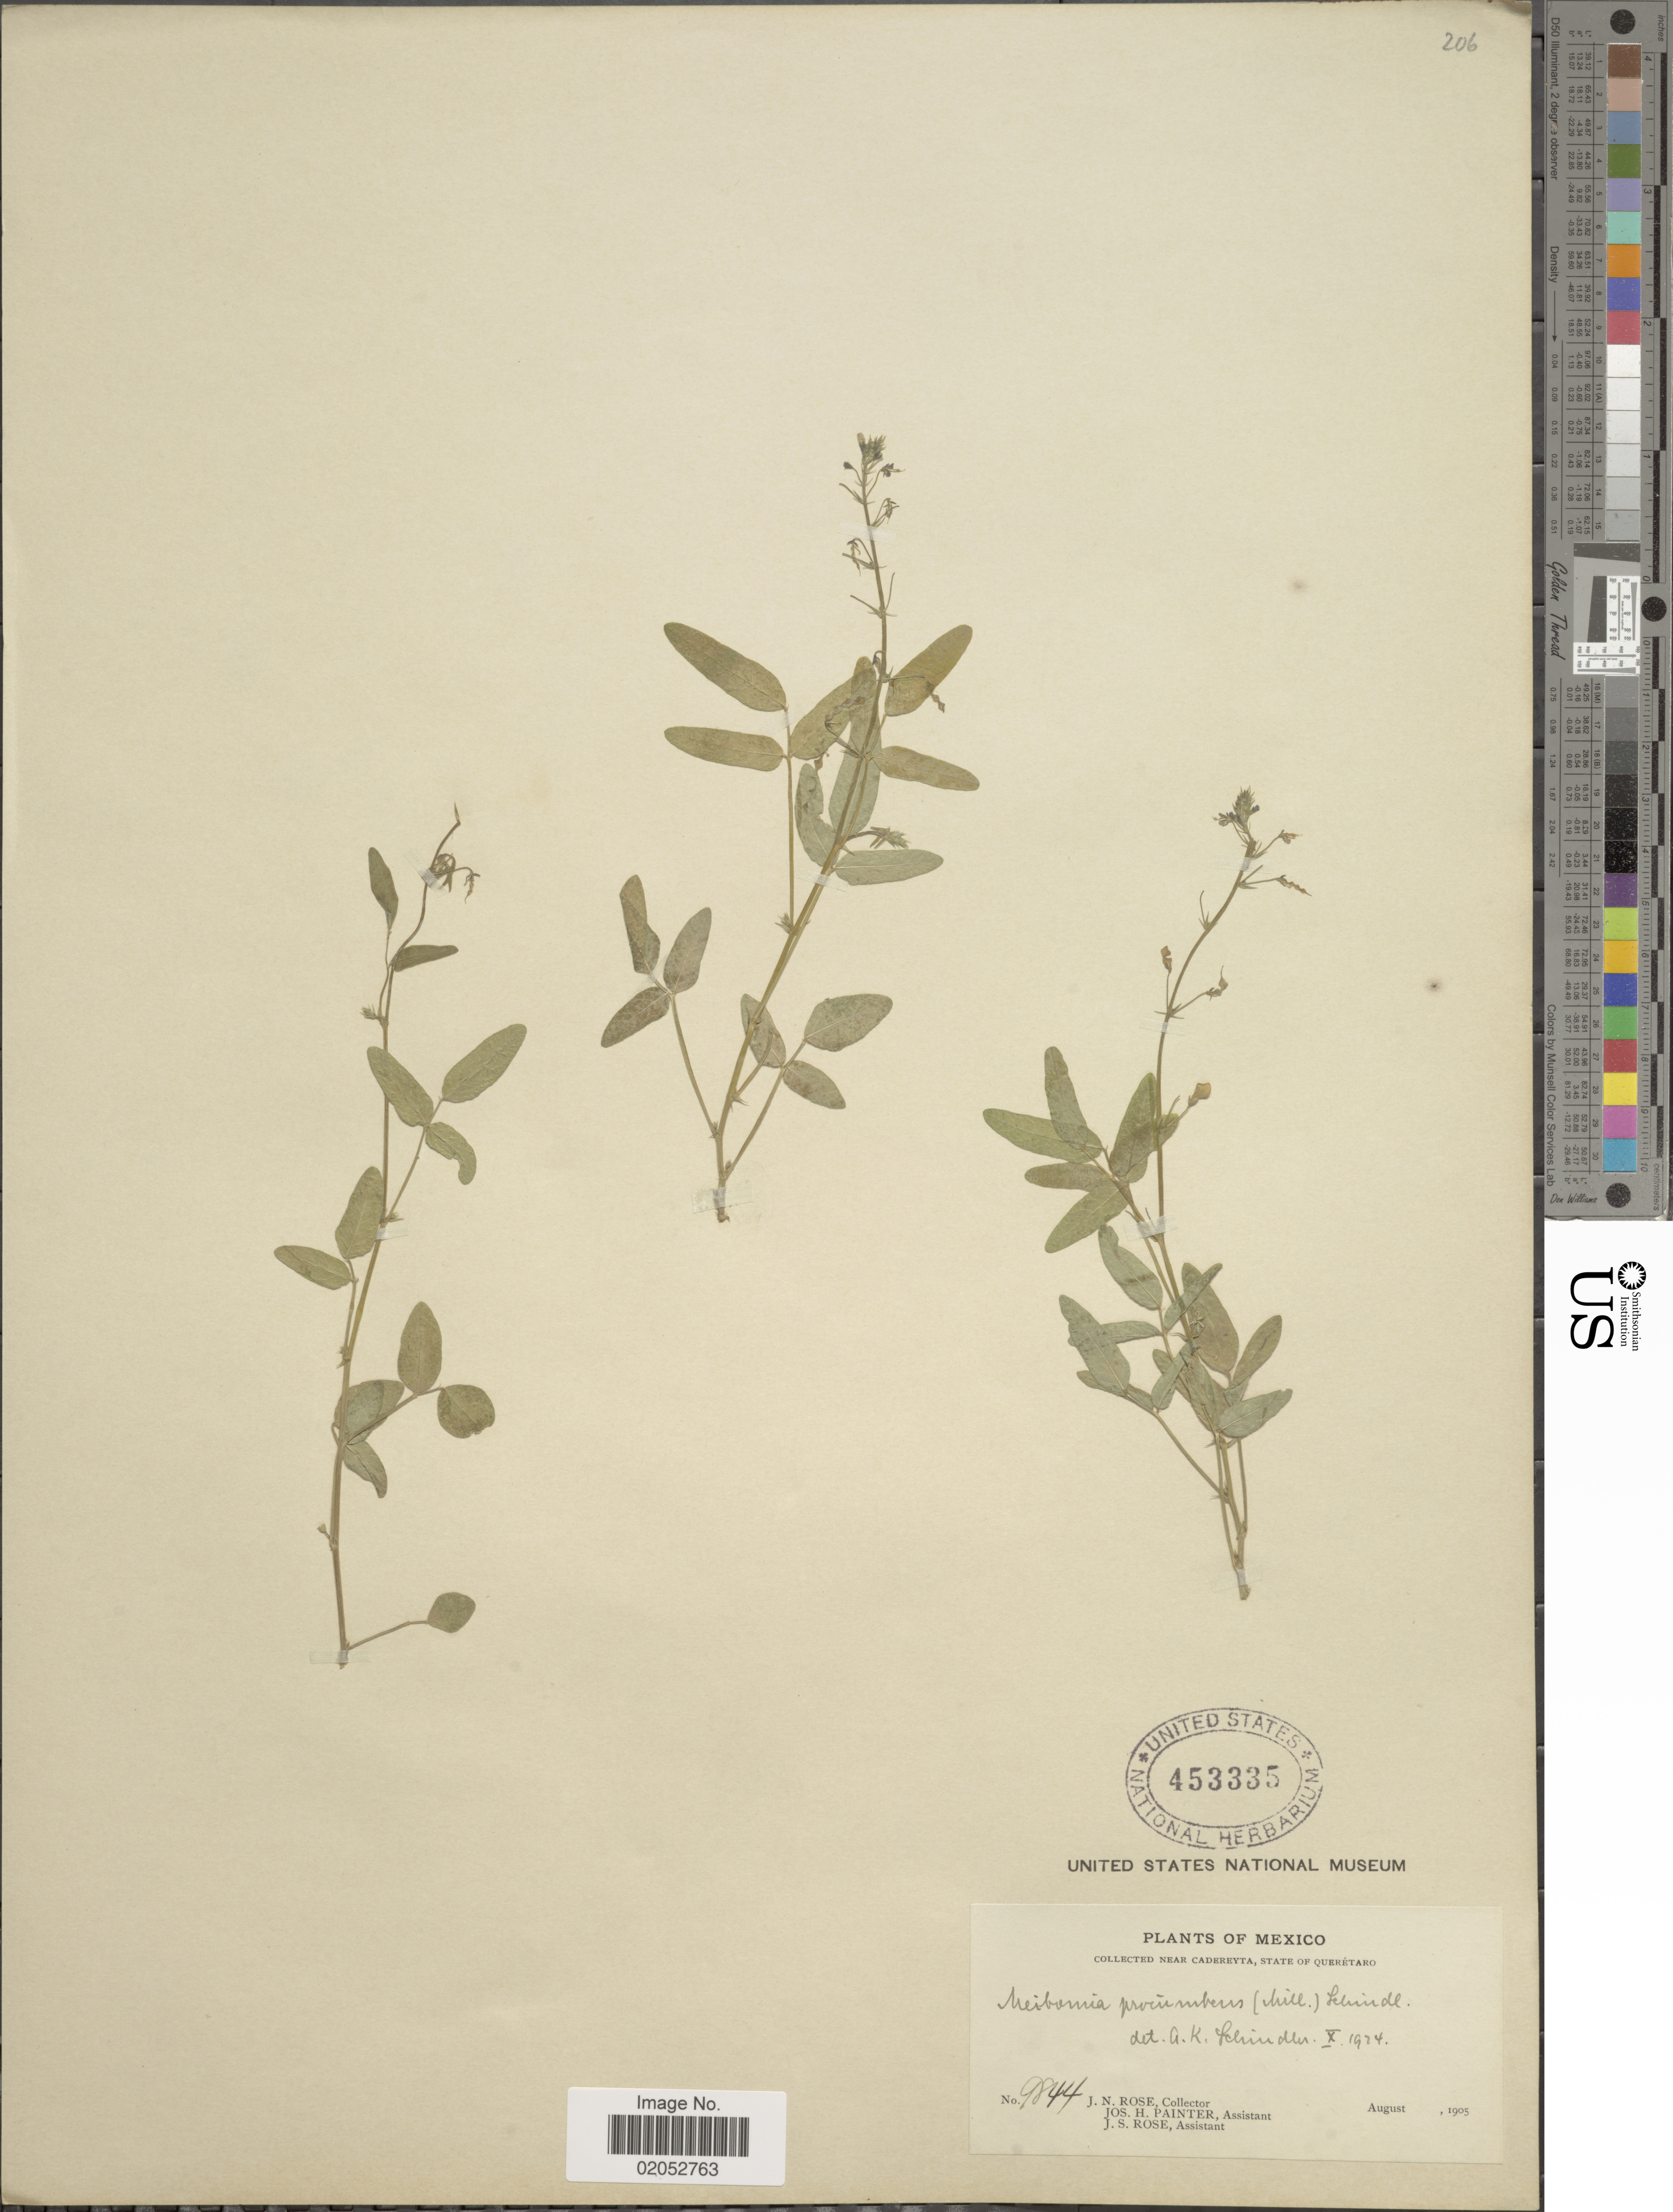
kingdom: Plantae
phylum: Tracheophyta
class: Magnoliopsida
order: Fabales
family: Fabaceae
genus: Desmodium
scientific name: Desmodium procumbens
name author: (Mill.) Hitchc.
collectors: J. N. Rose, J. H. Painter & J. S. Rose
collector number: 9844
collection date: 1905-08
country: Mexico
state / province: Querétaro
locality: Near Cadereyta, State of Jalisco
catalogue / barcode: US 453335